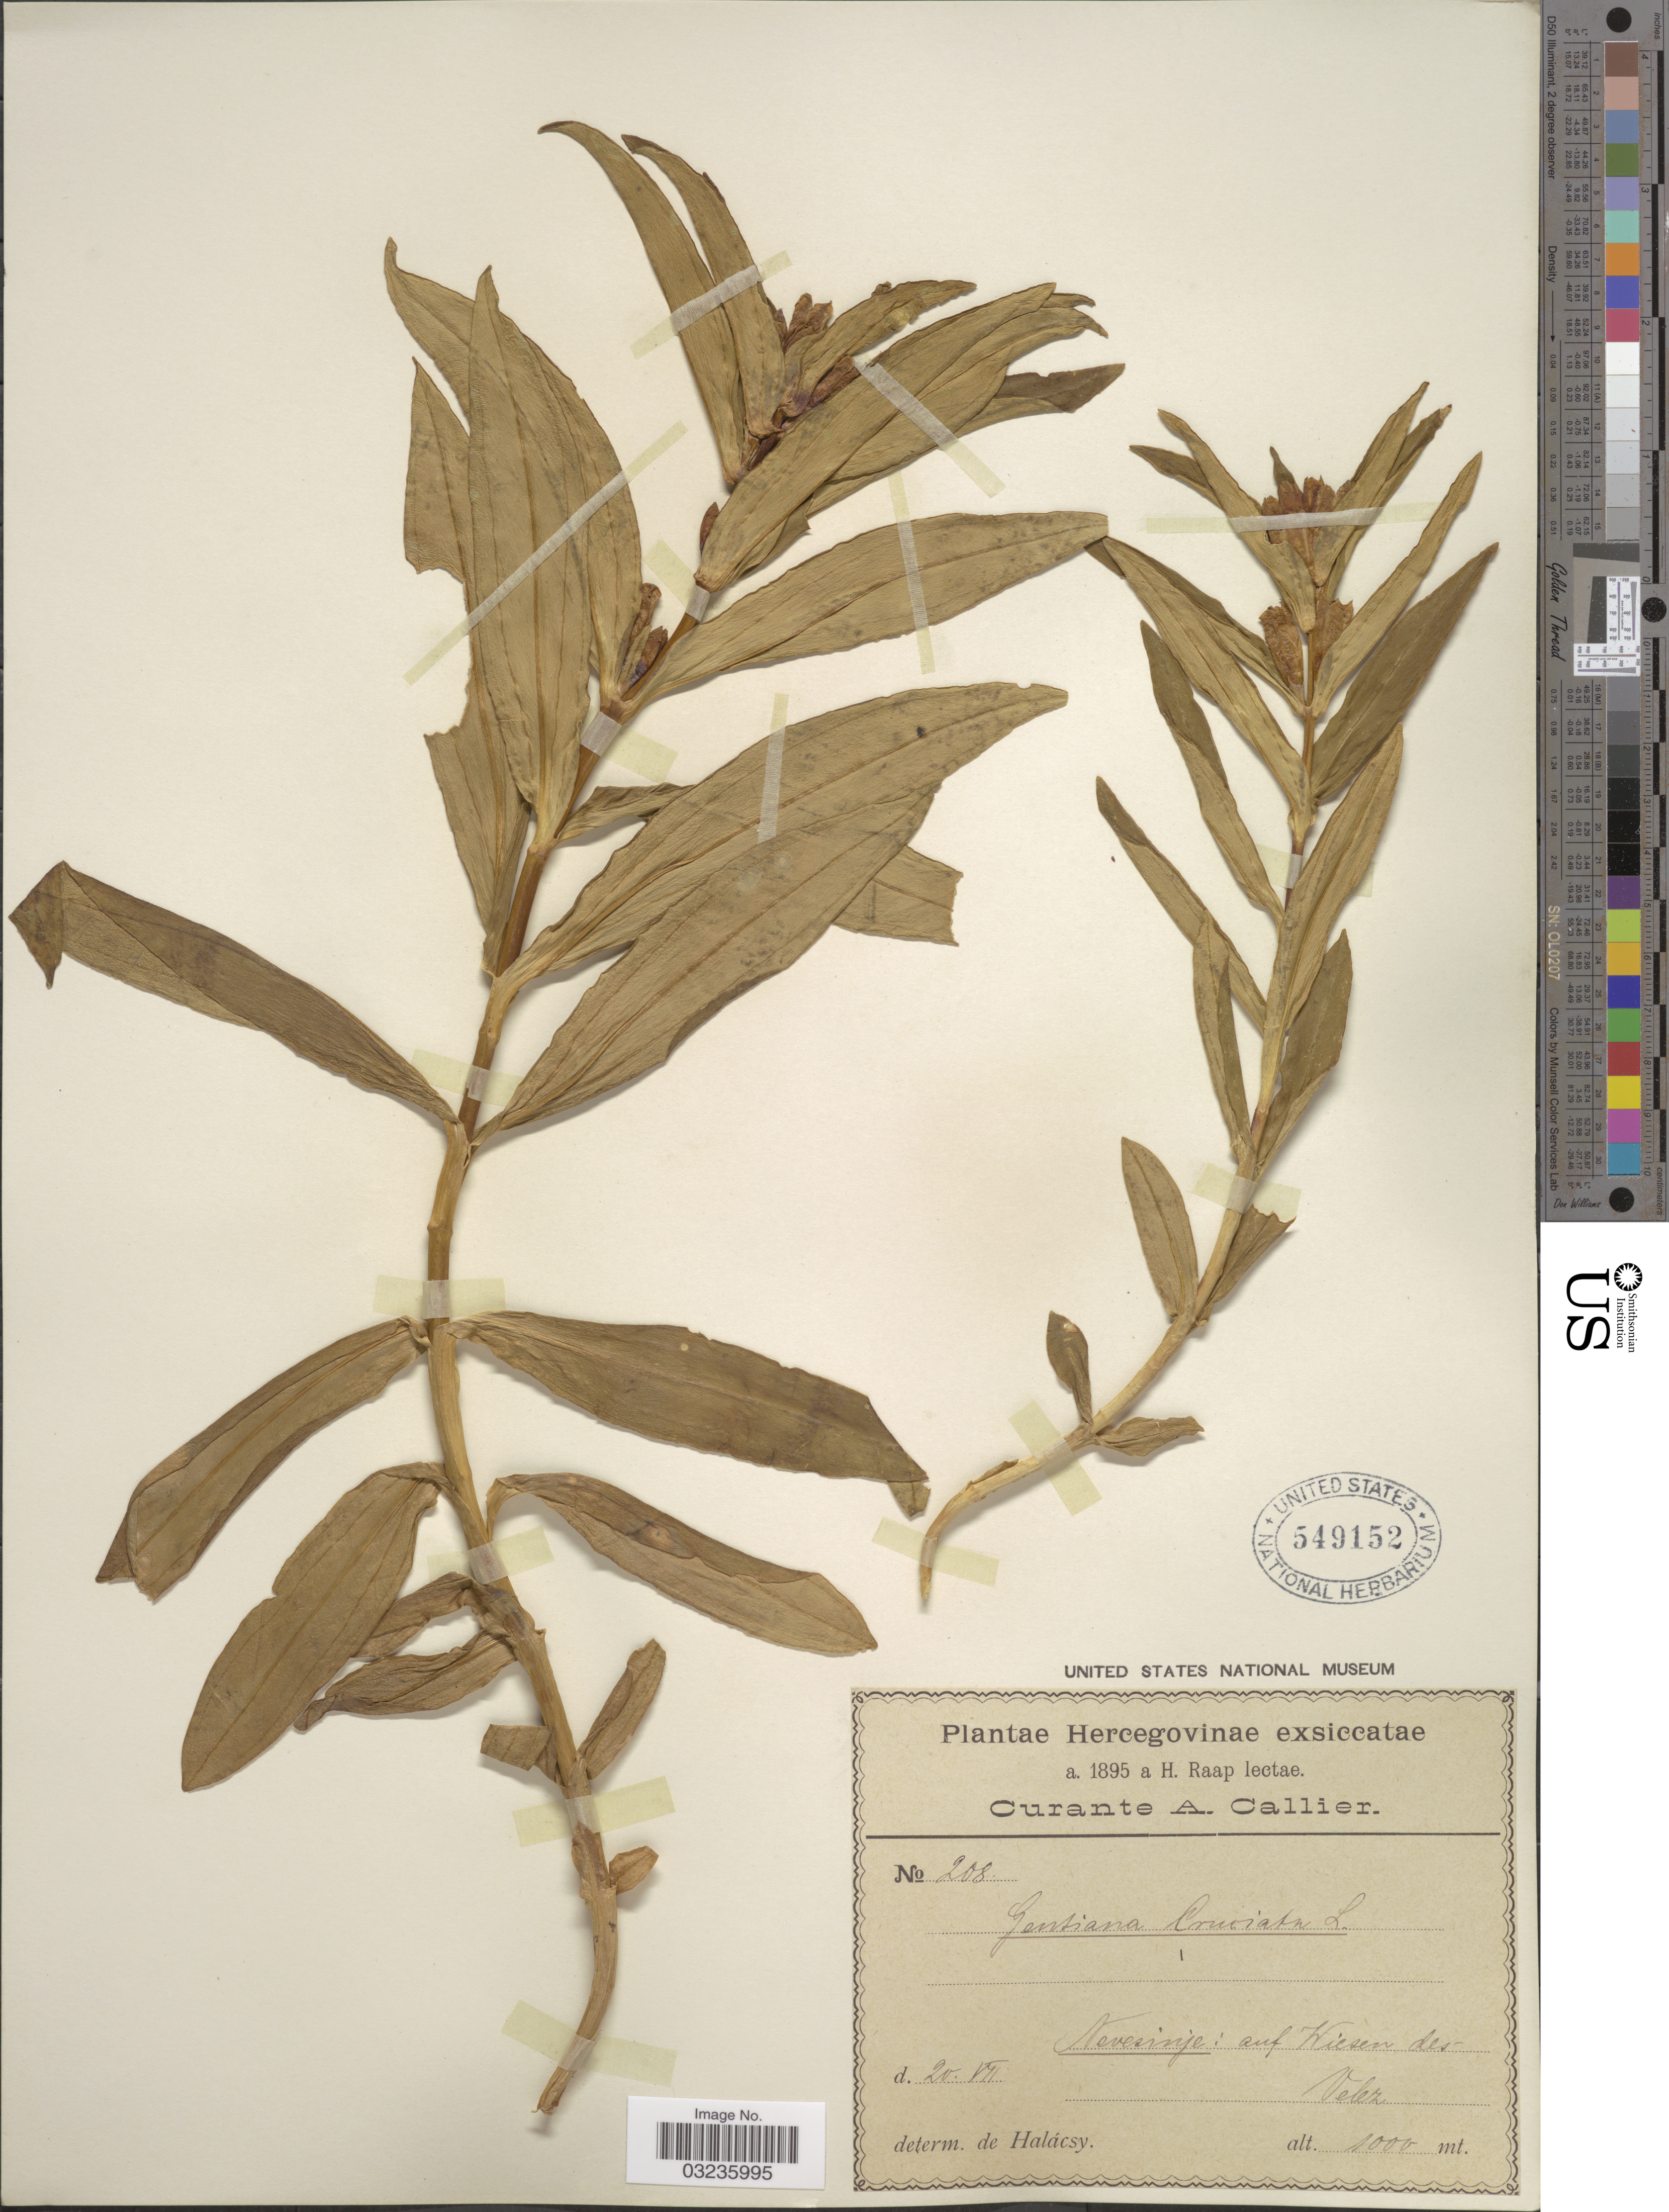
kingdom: Plantae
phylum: Tracheophyta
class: Magnoliopsida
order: Gentianales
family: Gentianaceae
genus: Gentiana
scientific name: Gentiana cruciata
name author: L.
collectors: H. Raap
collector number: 208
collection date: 1895-07-20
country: Bosnia and Herzegovina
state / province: Srpska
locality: Hercegovinae. Nevesinje: auf Wiesen des Velez.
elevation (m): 1000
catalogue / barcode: US 549152